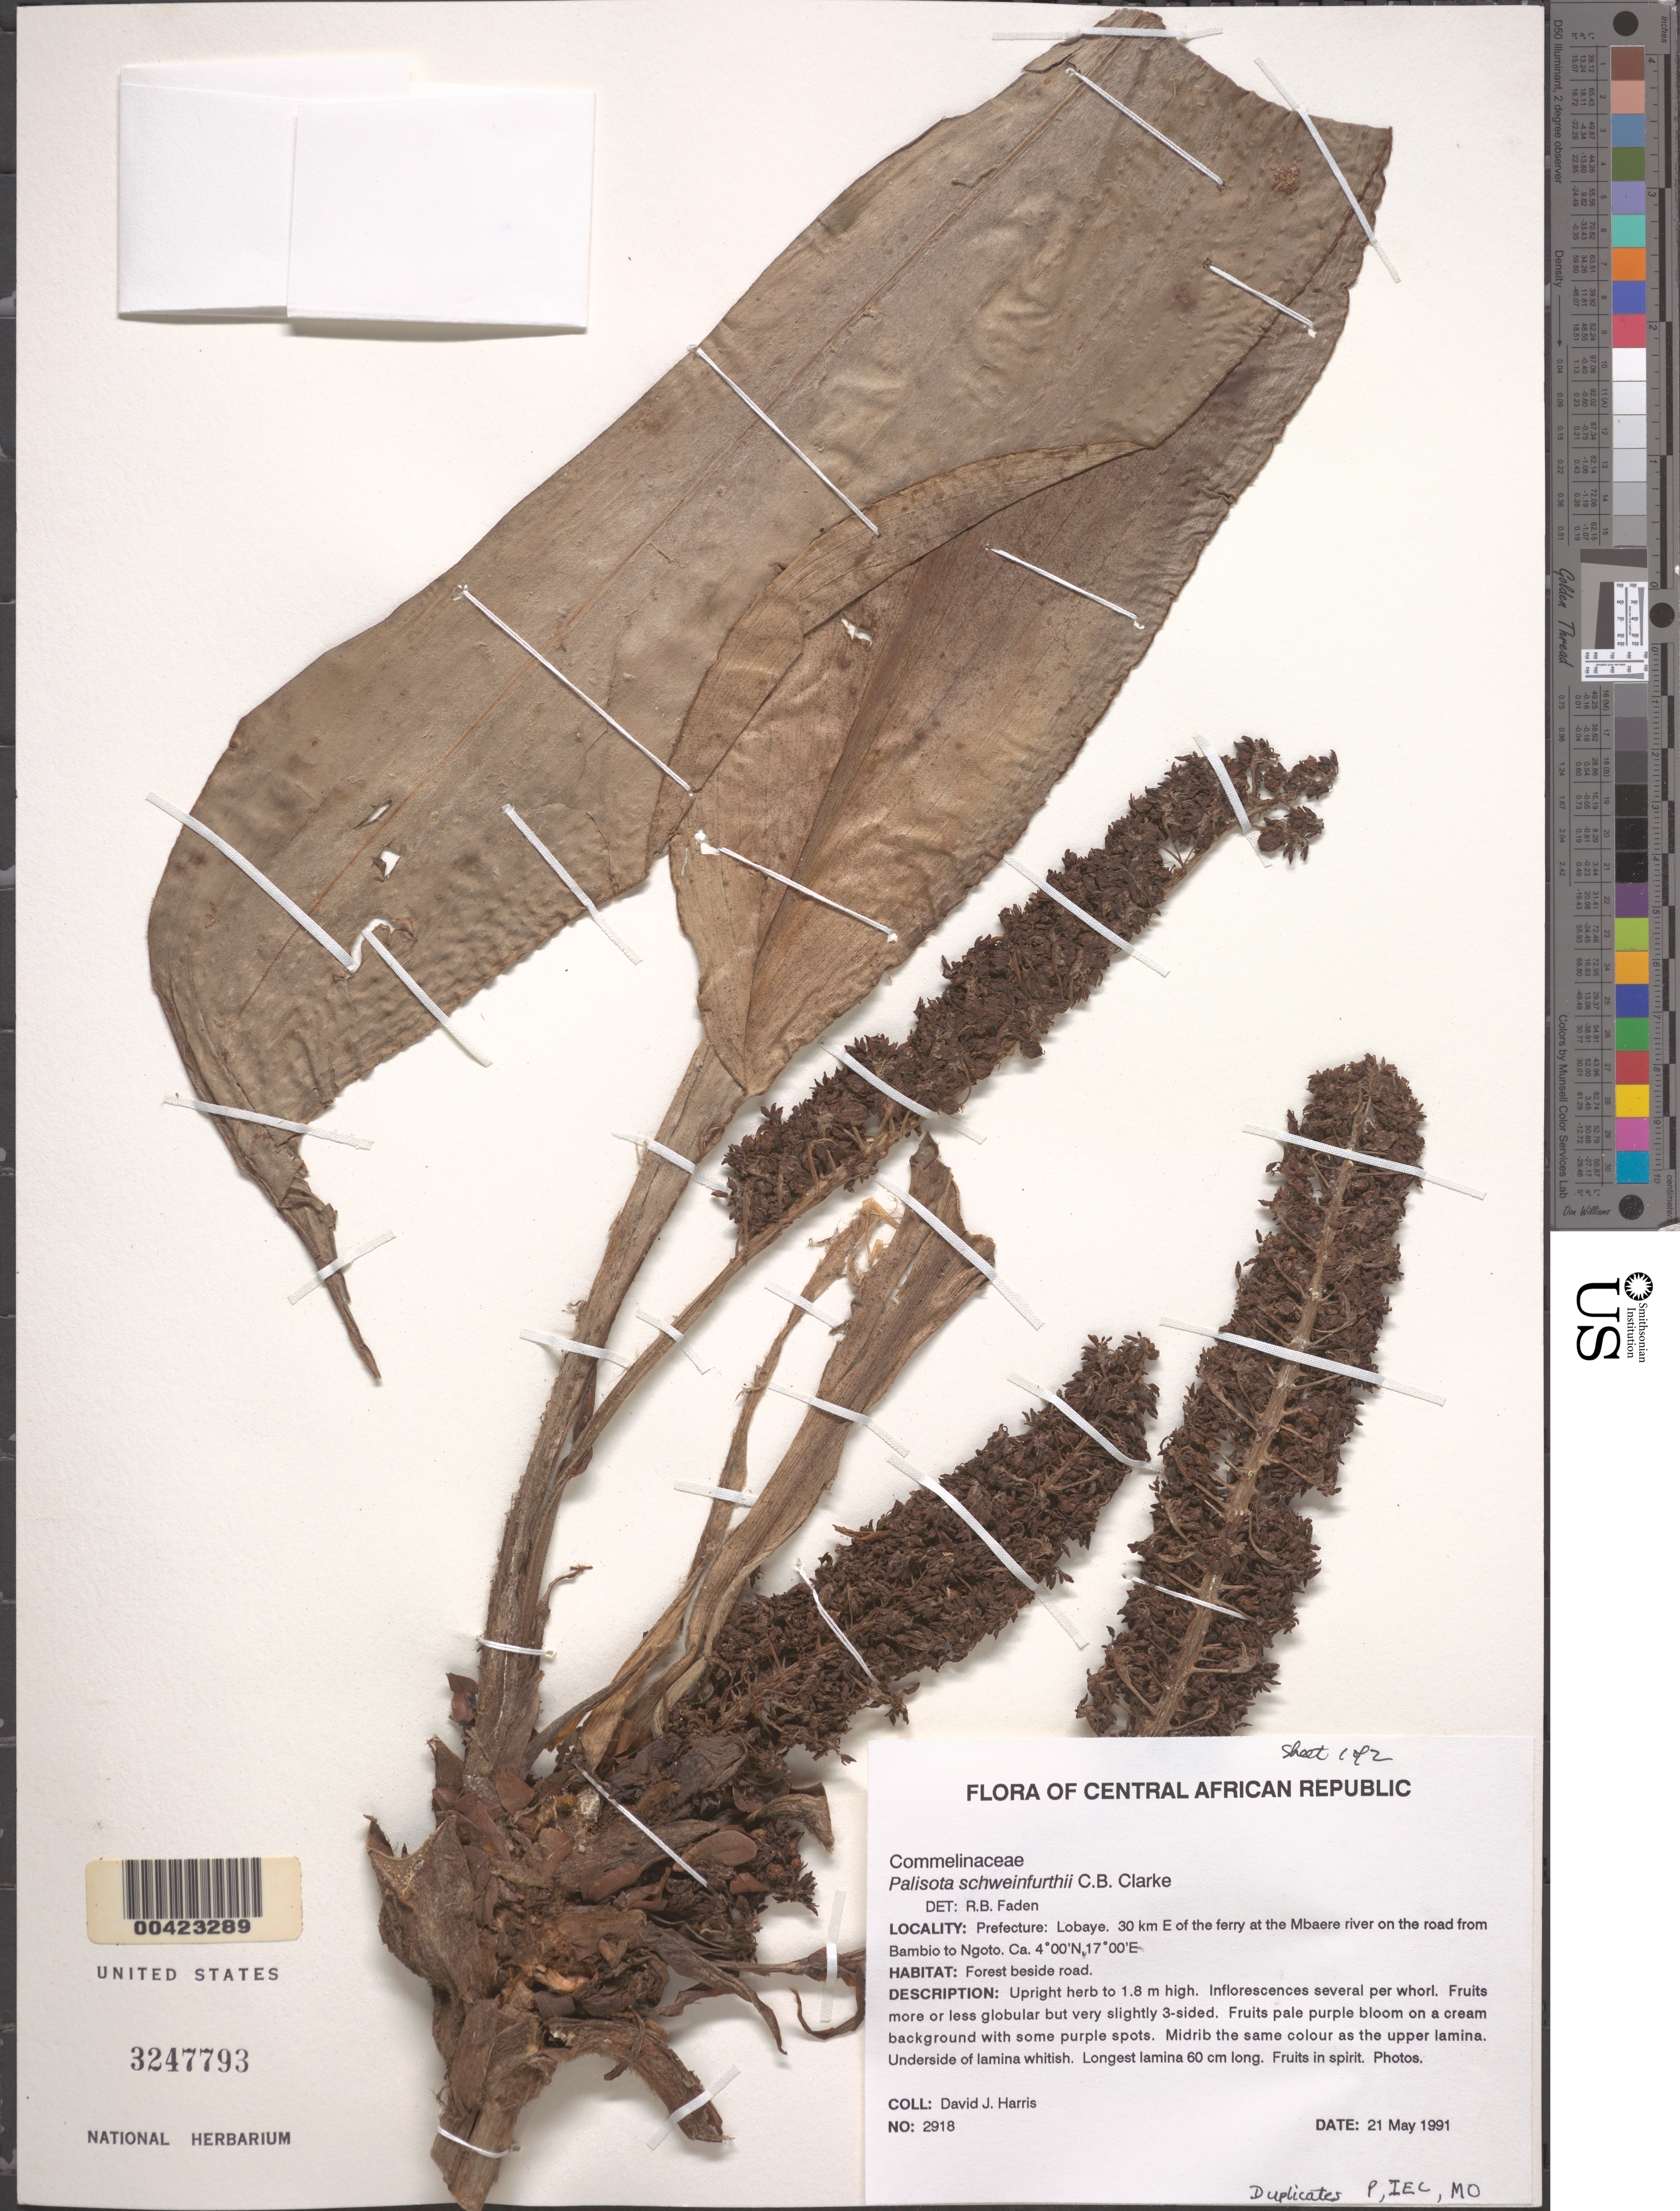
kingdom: Plantae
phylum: Tracheophyta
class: Liliopsida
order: Commelinales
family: Commelinaceae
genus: Palisota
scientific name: Palisota schweinfurthii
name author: C.B. Clarke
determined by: Faden, Robert B., (US), Smithsonian Institution - National Museum of Natural History (UNITED STATES)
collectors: D. J. Harris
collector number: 2918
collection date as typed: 21 May 1991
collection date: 1991-05-21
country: Central African Republic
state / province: Lobaye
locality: Lobaye, E of ferry at the Mbaere River on road from Bambio to Ngoto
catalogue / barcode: US 3247793